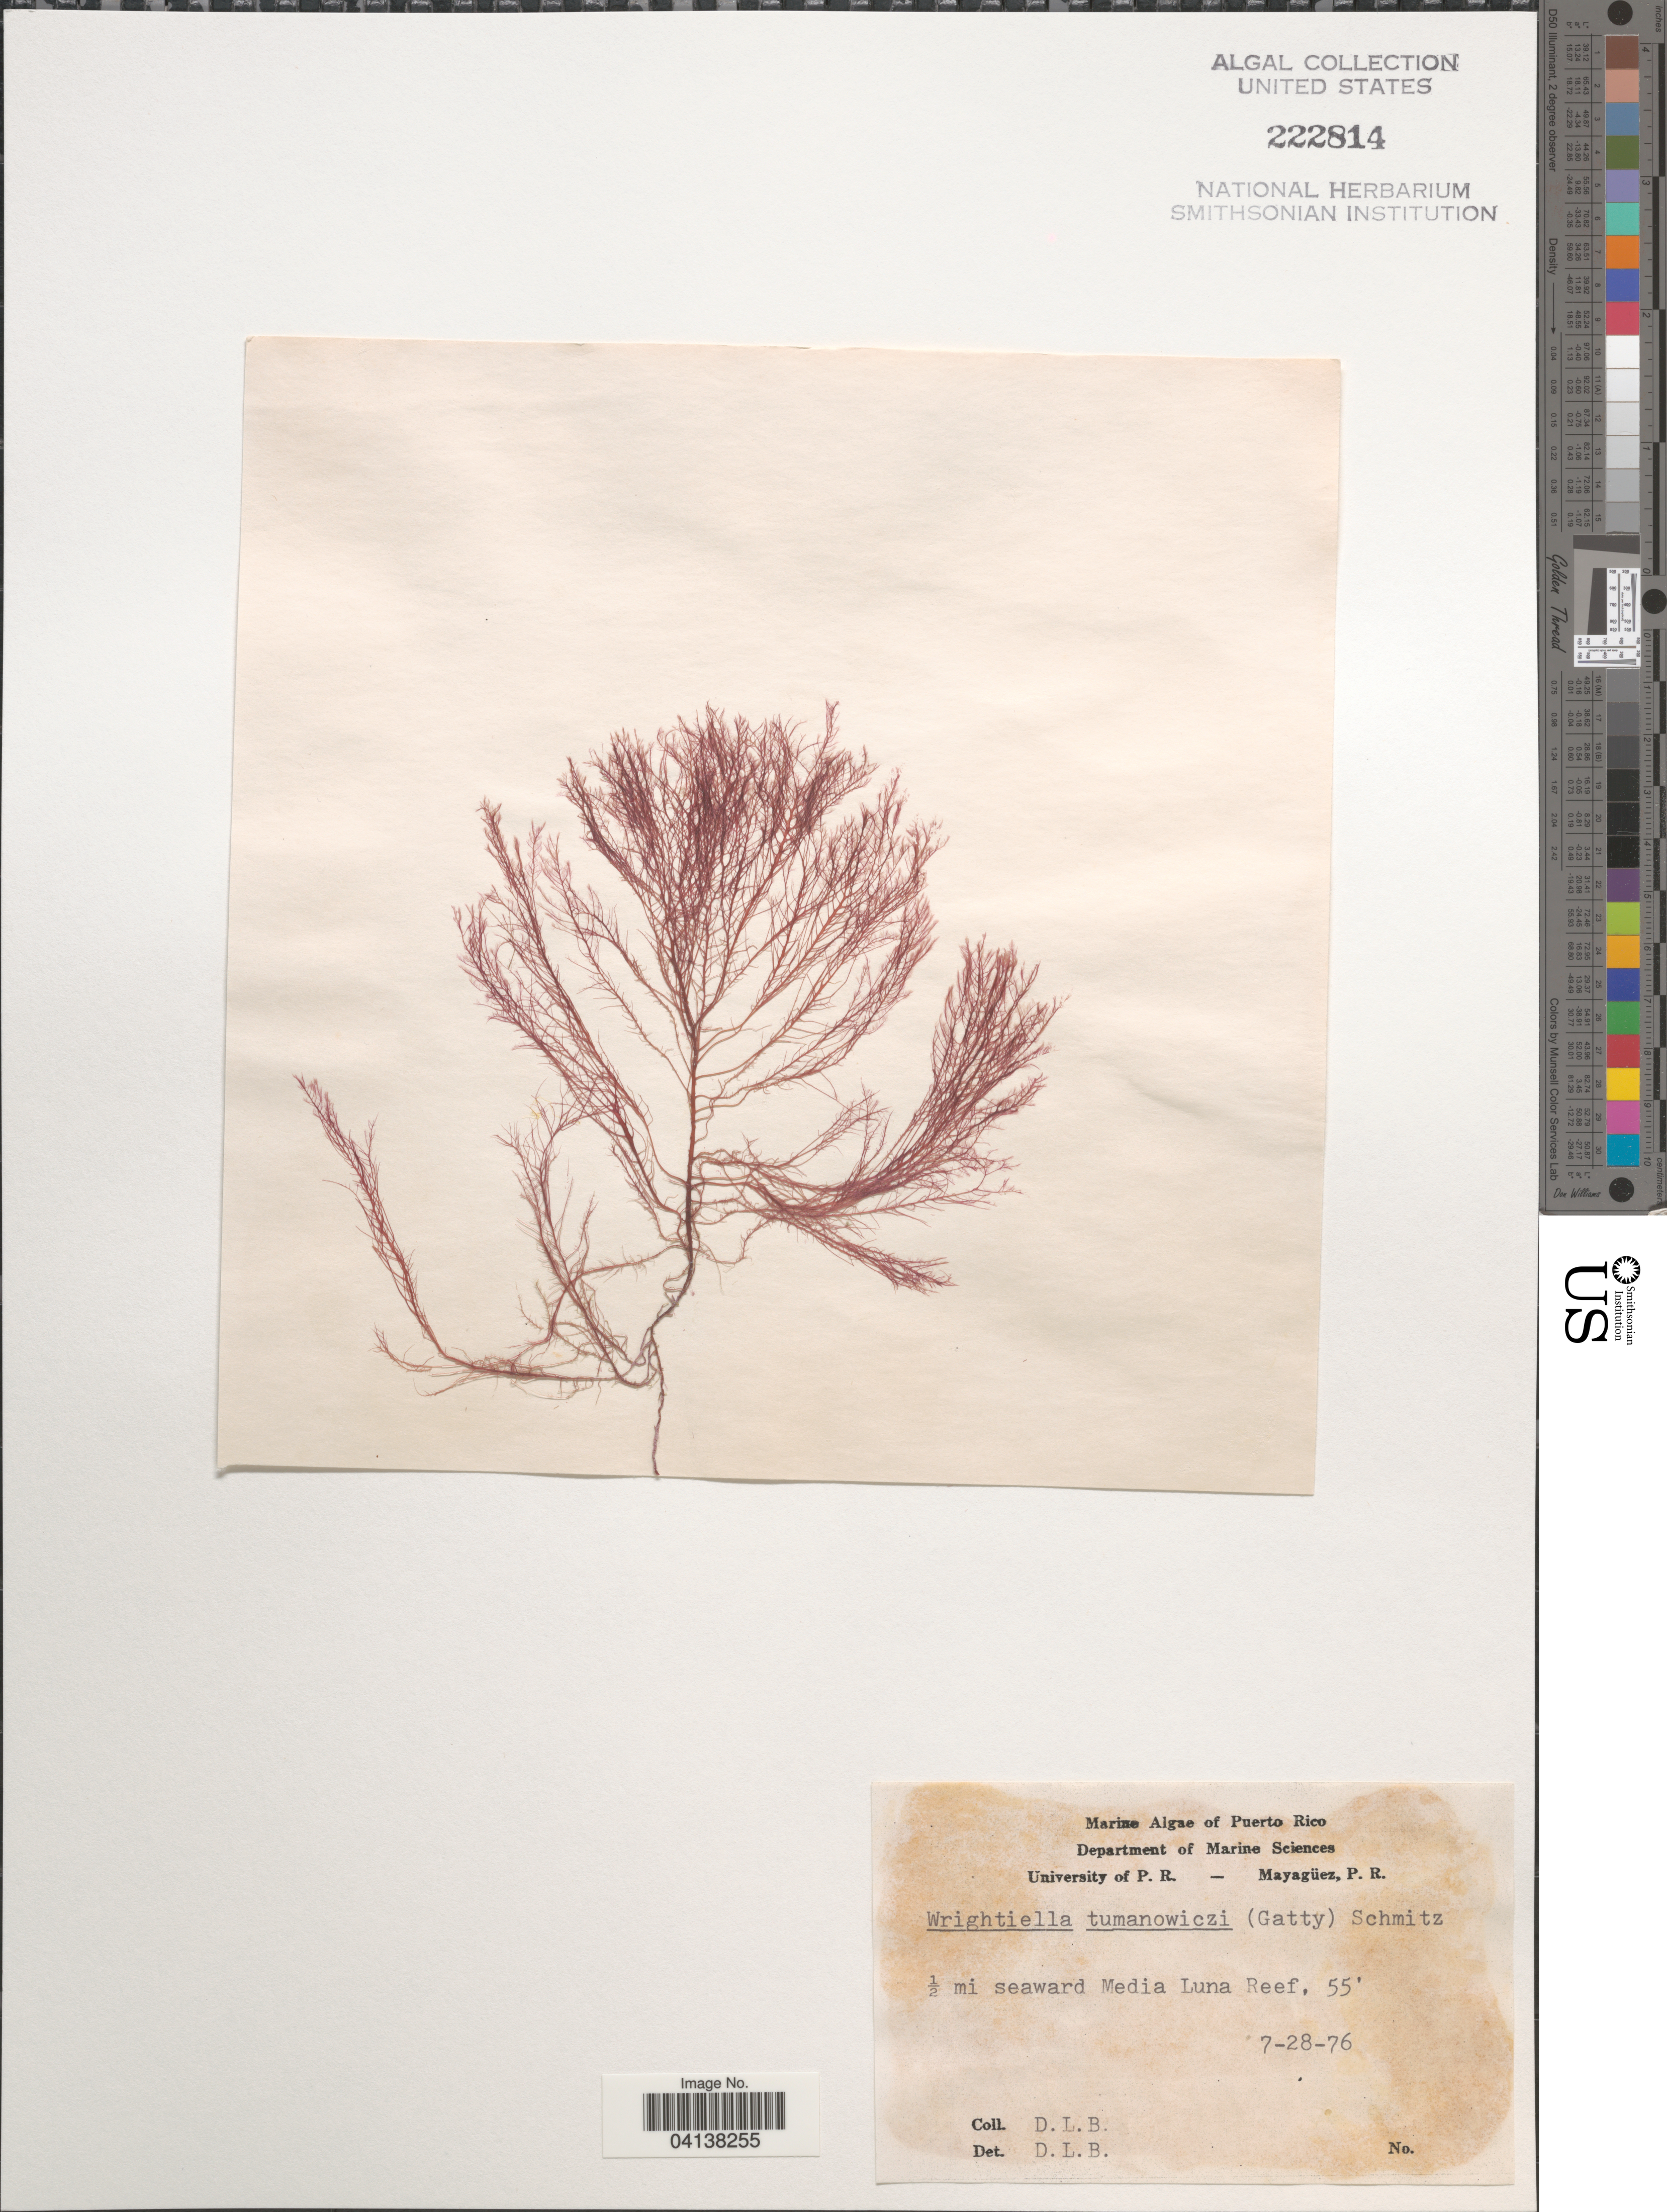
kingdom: Plantae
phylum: Rhodophyta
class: Florideophyceae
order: Ceramiales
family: Rhodomelaceae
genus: Wrightiella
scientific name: Wrightiella tumanowiczii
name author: (Gatty ex Harv.) F. Schmitz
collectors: D. L. B.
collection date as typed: Transcribed d/m/y: 28/7/76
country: Puerto Rico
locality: ½ mi seaward Media Luna Reef.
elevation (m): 17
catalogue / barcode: US 222814